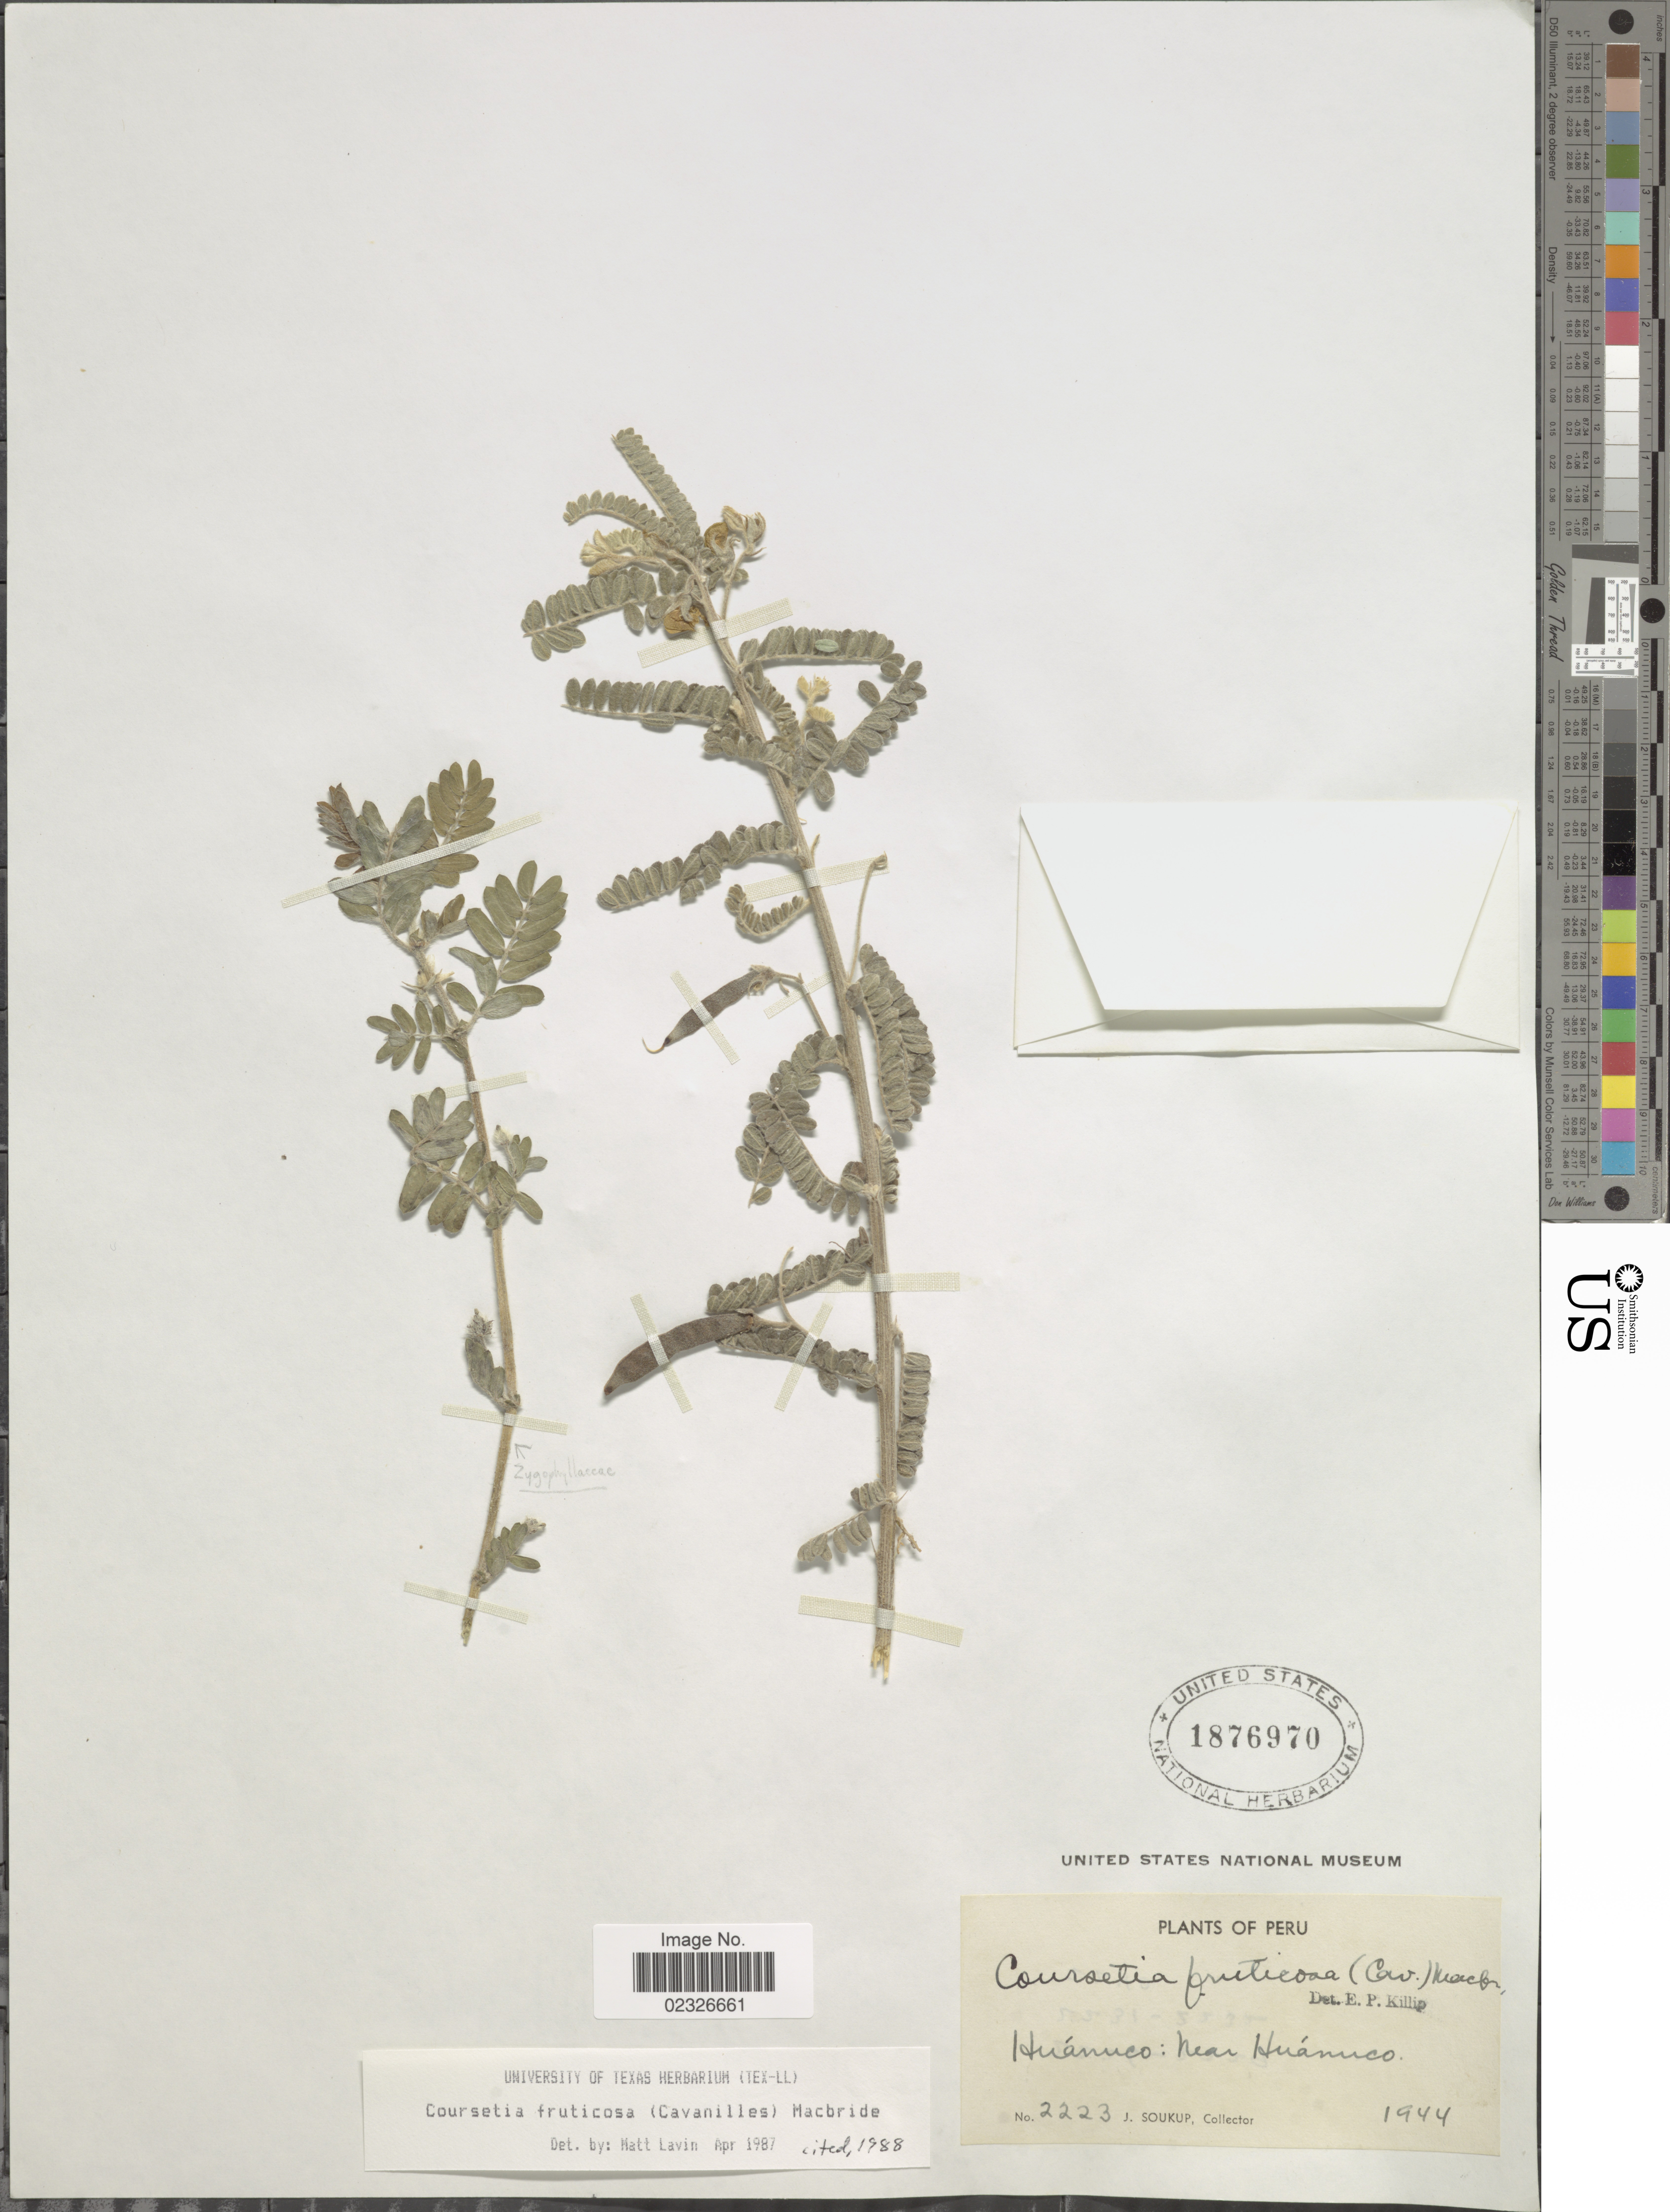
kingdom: Plantae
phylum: Tracheophyta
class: Magnoliopsida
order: Fabales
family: Fabaceae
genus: Coursetia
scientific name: Coursetia fruticosa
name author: (Cav.) J.F. Macbr.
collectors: J. Soukup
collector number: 2223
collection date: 1944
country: Peru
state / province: Huánuco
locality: Huánuco: Near Huánuco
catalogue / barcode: US 1876970